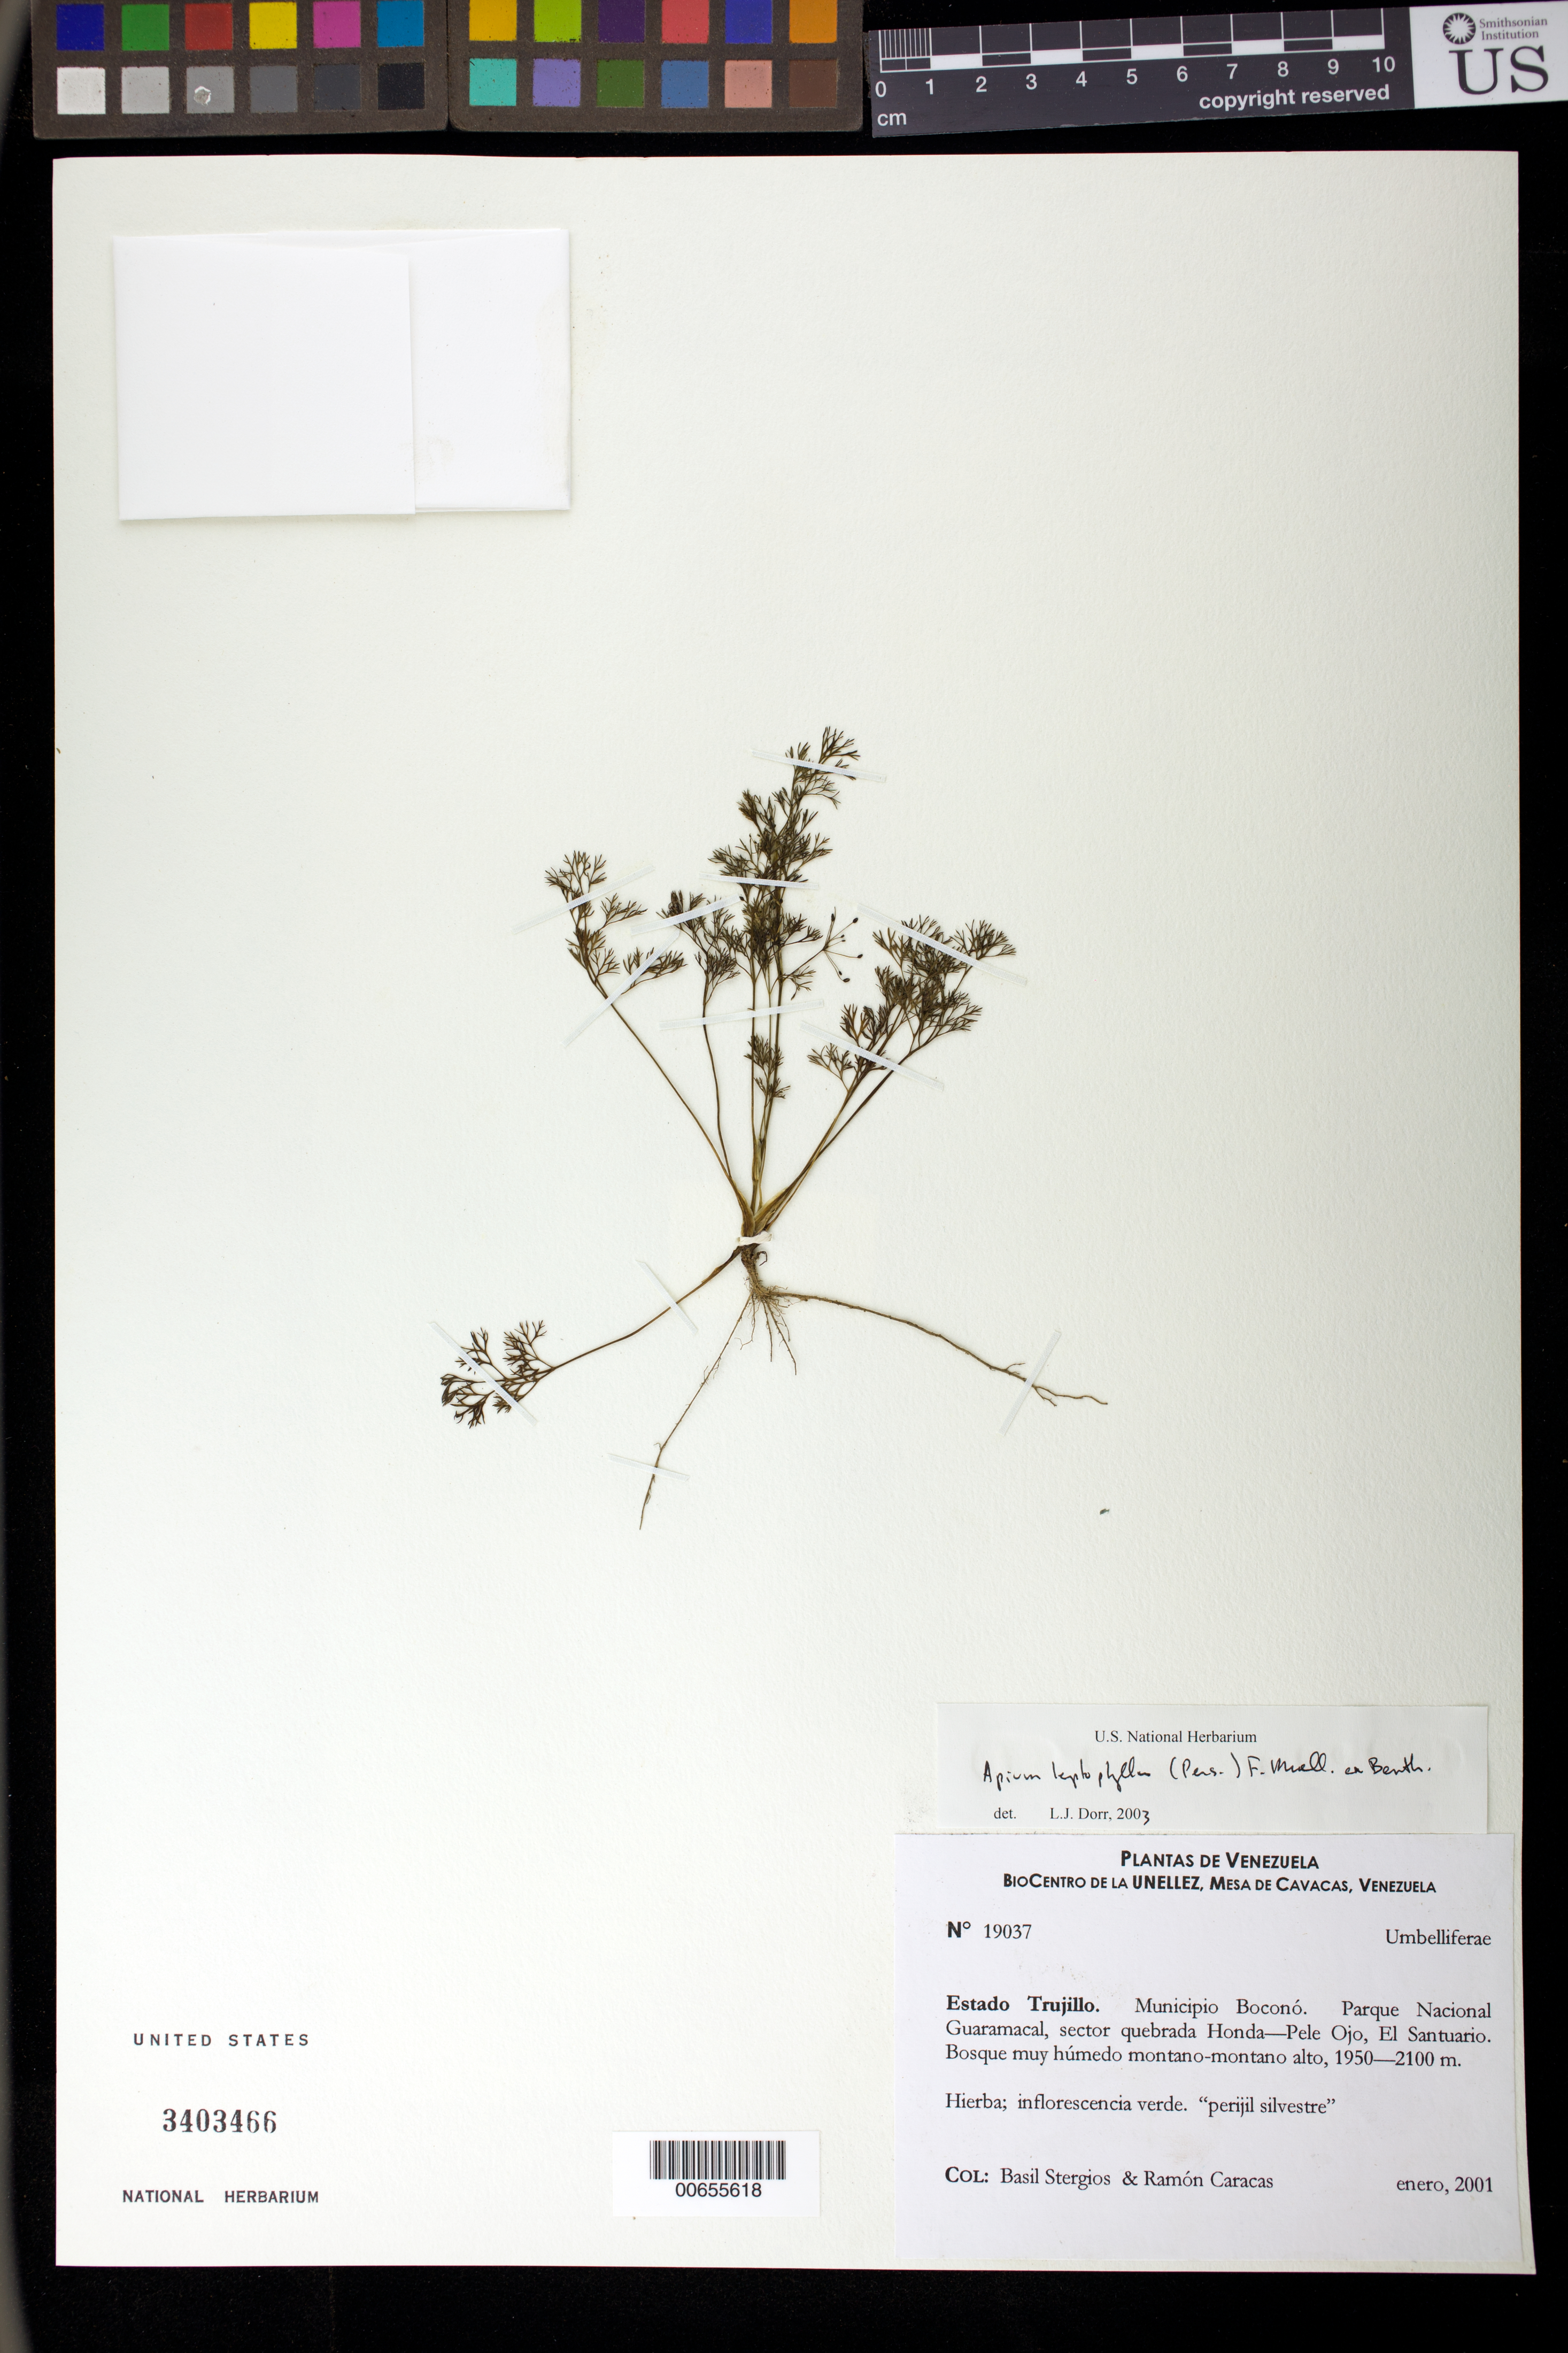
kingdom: Plantae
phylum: Tracheophyta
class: Magnoliopsida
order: Apiales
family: Apiaceae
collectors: B. G. Stergios & R. Caracas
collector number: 19037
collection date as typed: Jan 2001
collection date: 2001-01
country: Venezuela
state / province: Trujillo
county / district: Boconó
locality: Parque Nacional Guaramacal, sector quebrada Honda-Pele Ojo, El Santuario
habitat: Bosque muy húmedo montano-montano alto.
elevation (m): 1850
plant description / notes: Common name: Perijil silvestre; PORT, US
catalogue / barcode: US 3403466